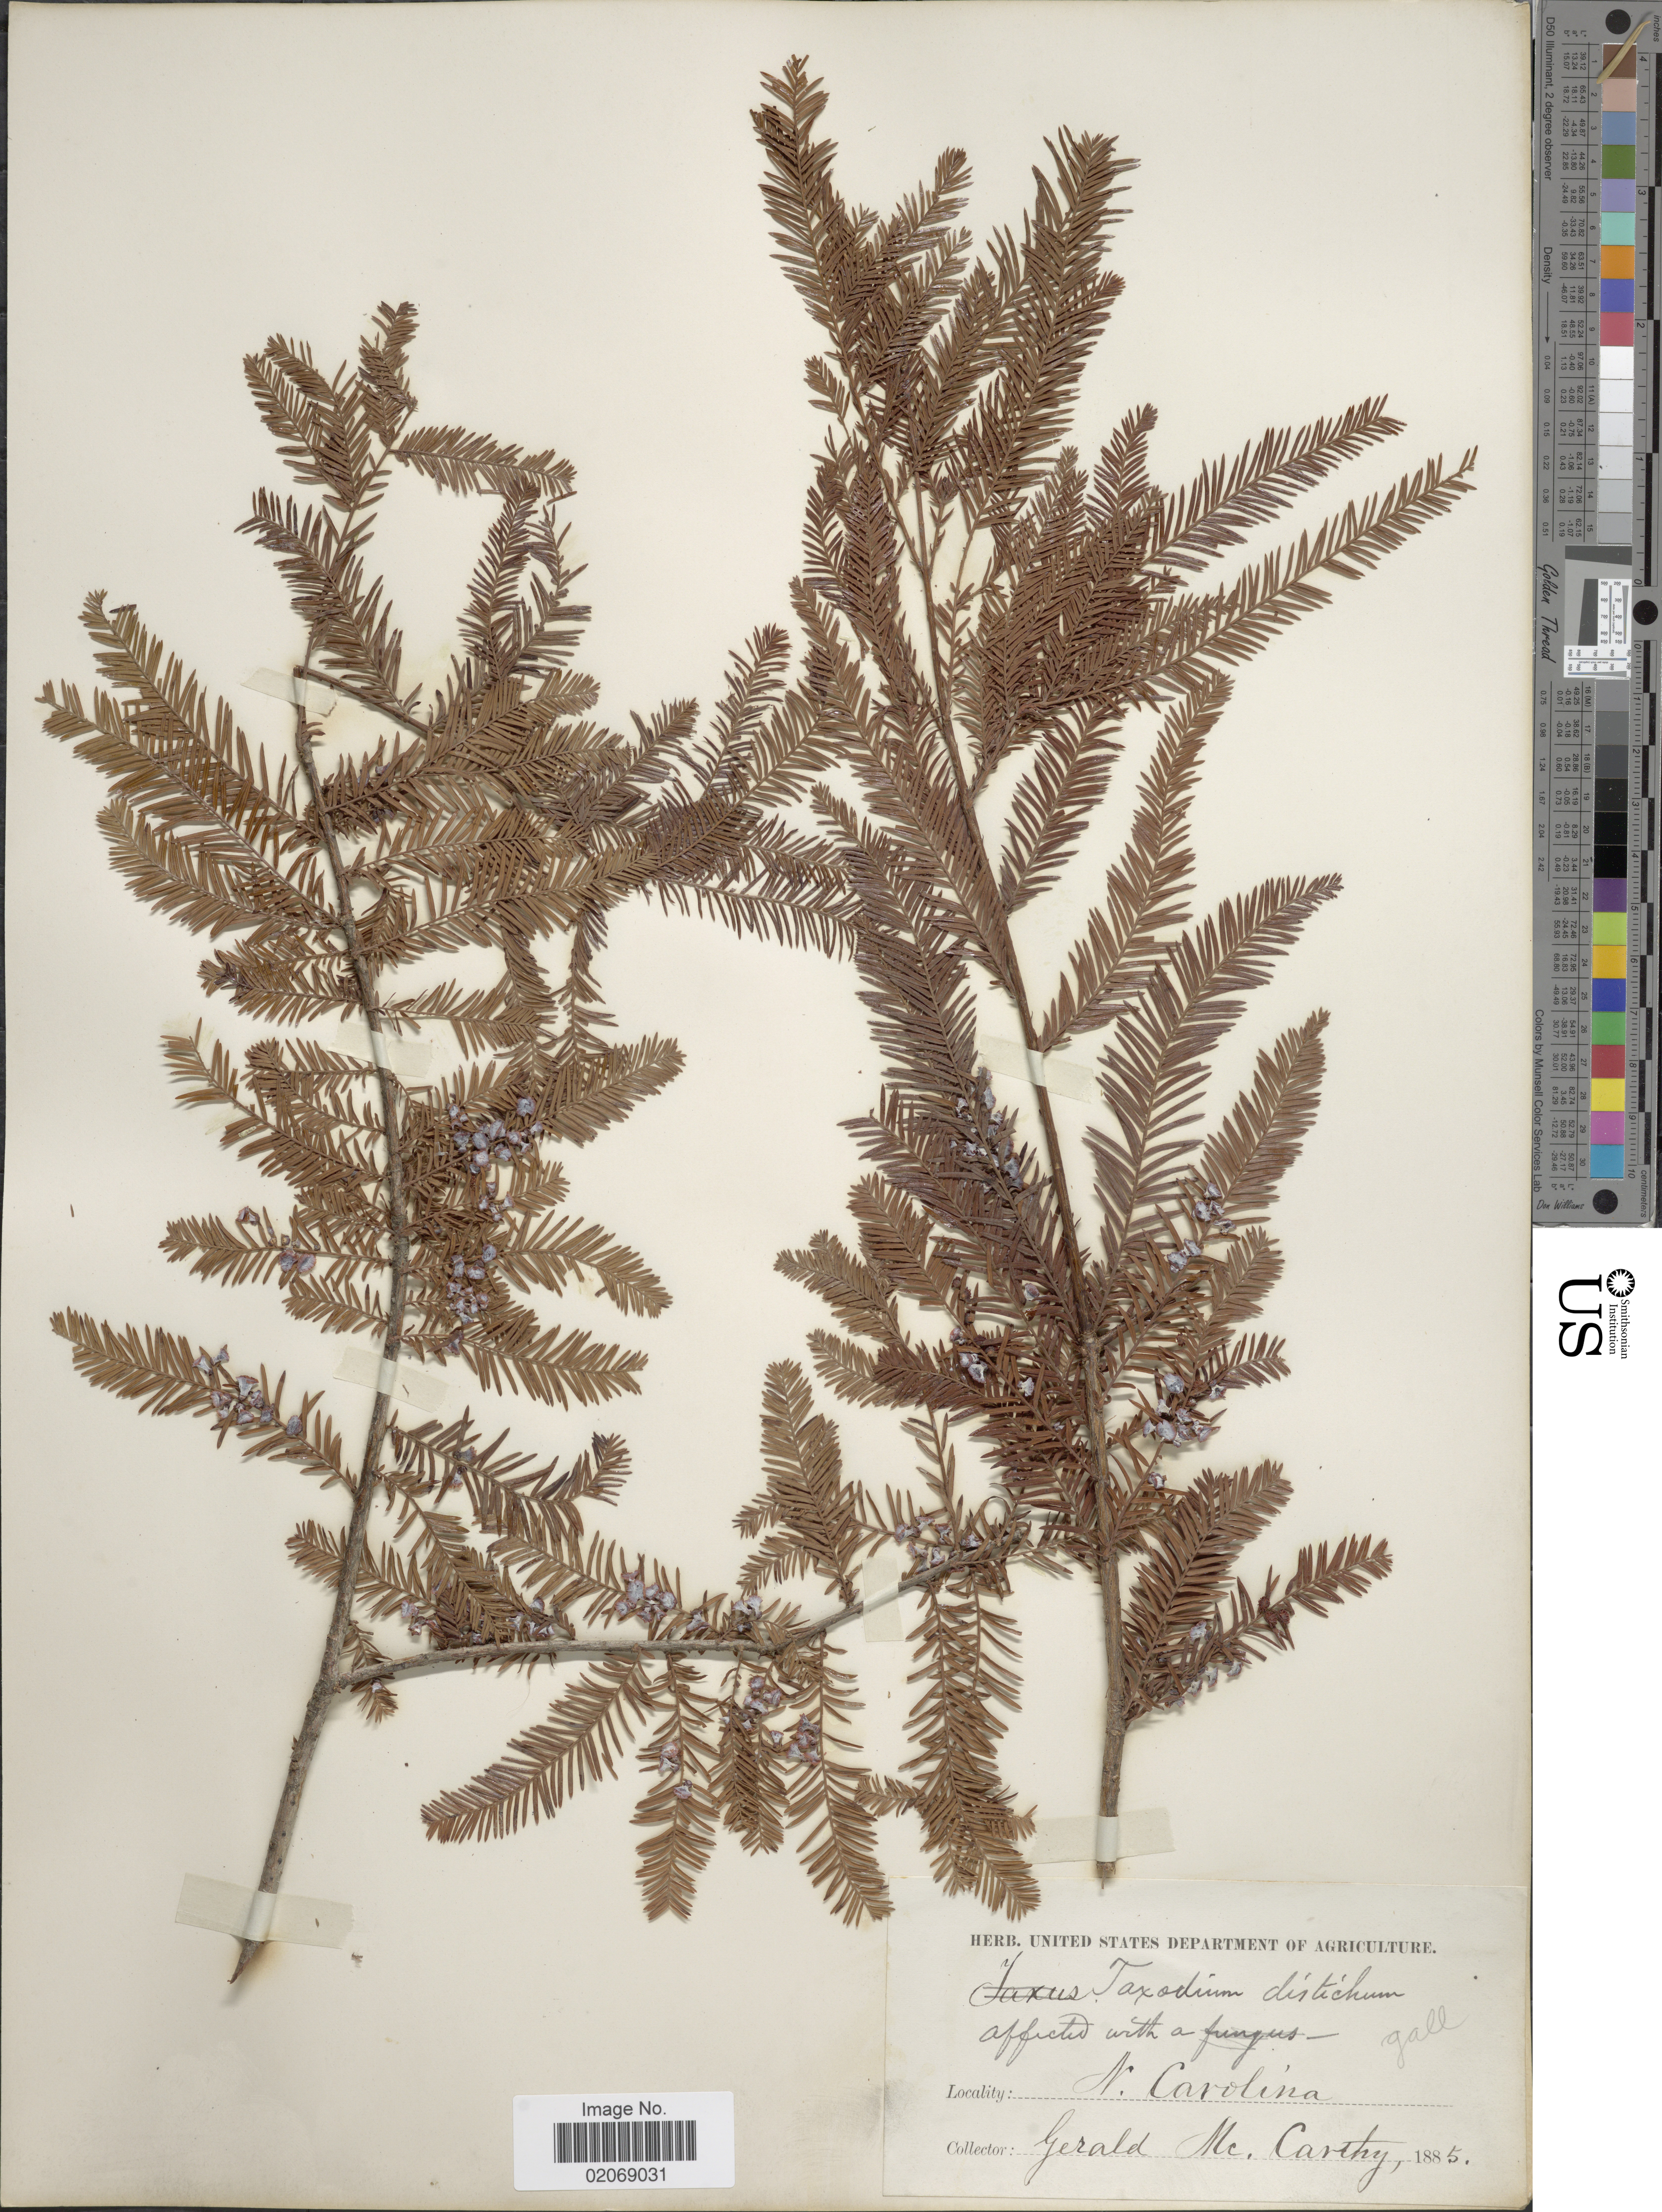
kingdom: Plantae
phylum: Tracheophyta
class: Pinopsida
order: Pinales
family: Cupressaceae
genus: Taxodium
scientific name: Taxodium distichum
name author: (L.) Rich.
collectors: G. McCarthy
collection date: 1885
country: United States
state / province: North Carolina